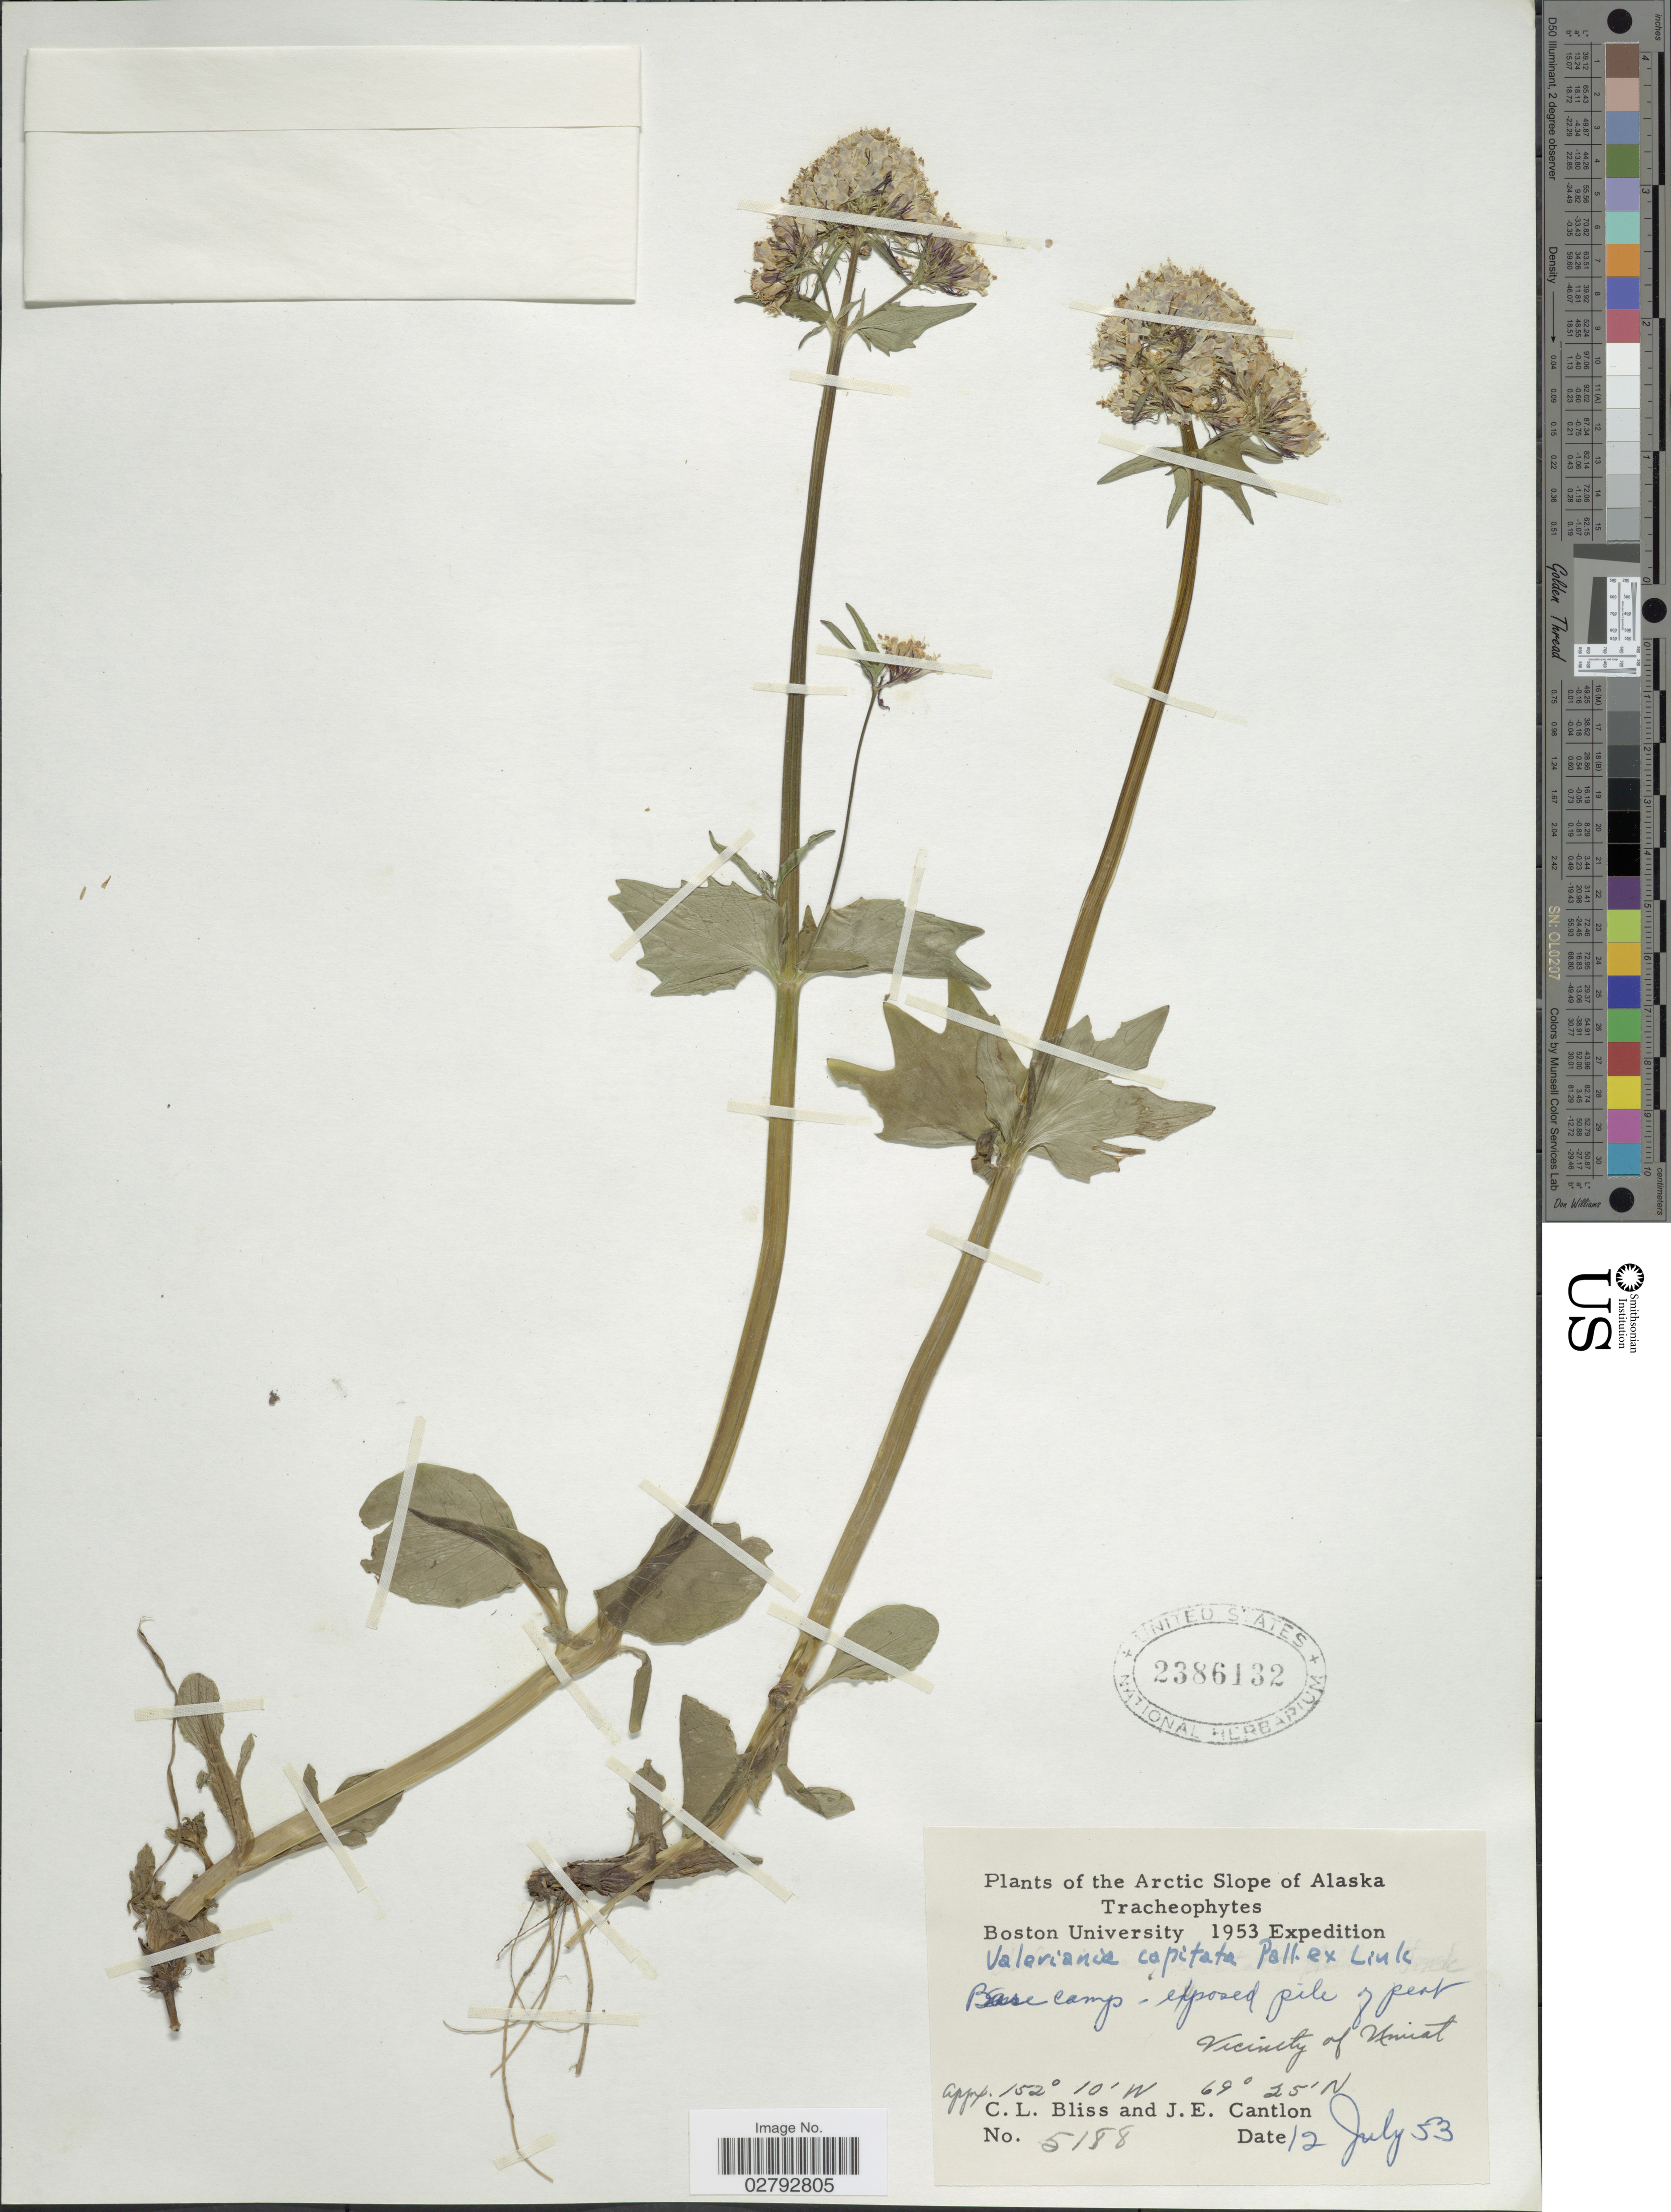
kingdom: Plantae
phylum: Tracheophyta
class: Magnoliopsida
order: Dipsacales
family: Caprifoliaceae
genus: Valeriana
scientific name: Valeriana capitata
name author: Link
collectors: C. Bliss & J. Cantlon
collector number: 5188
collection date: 1953-07-12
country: United States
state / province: Alaska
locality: Arctic Slope of Alaska. Vicinity of Umiat.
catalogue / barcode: US 2386132